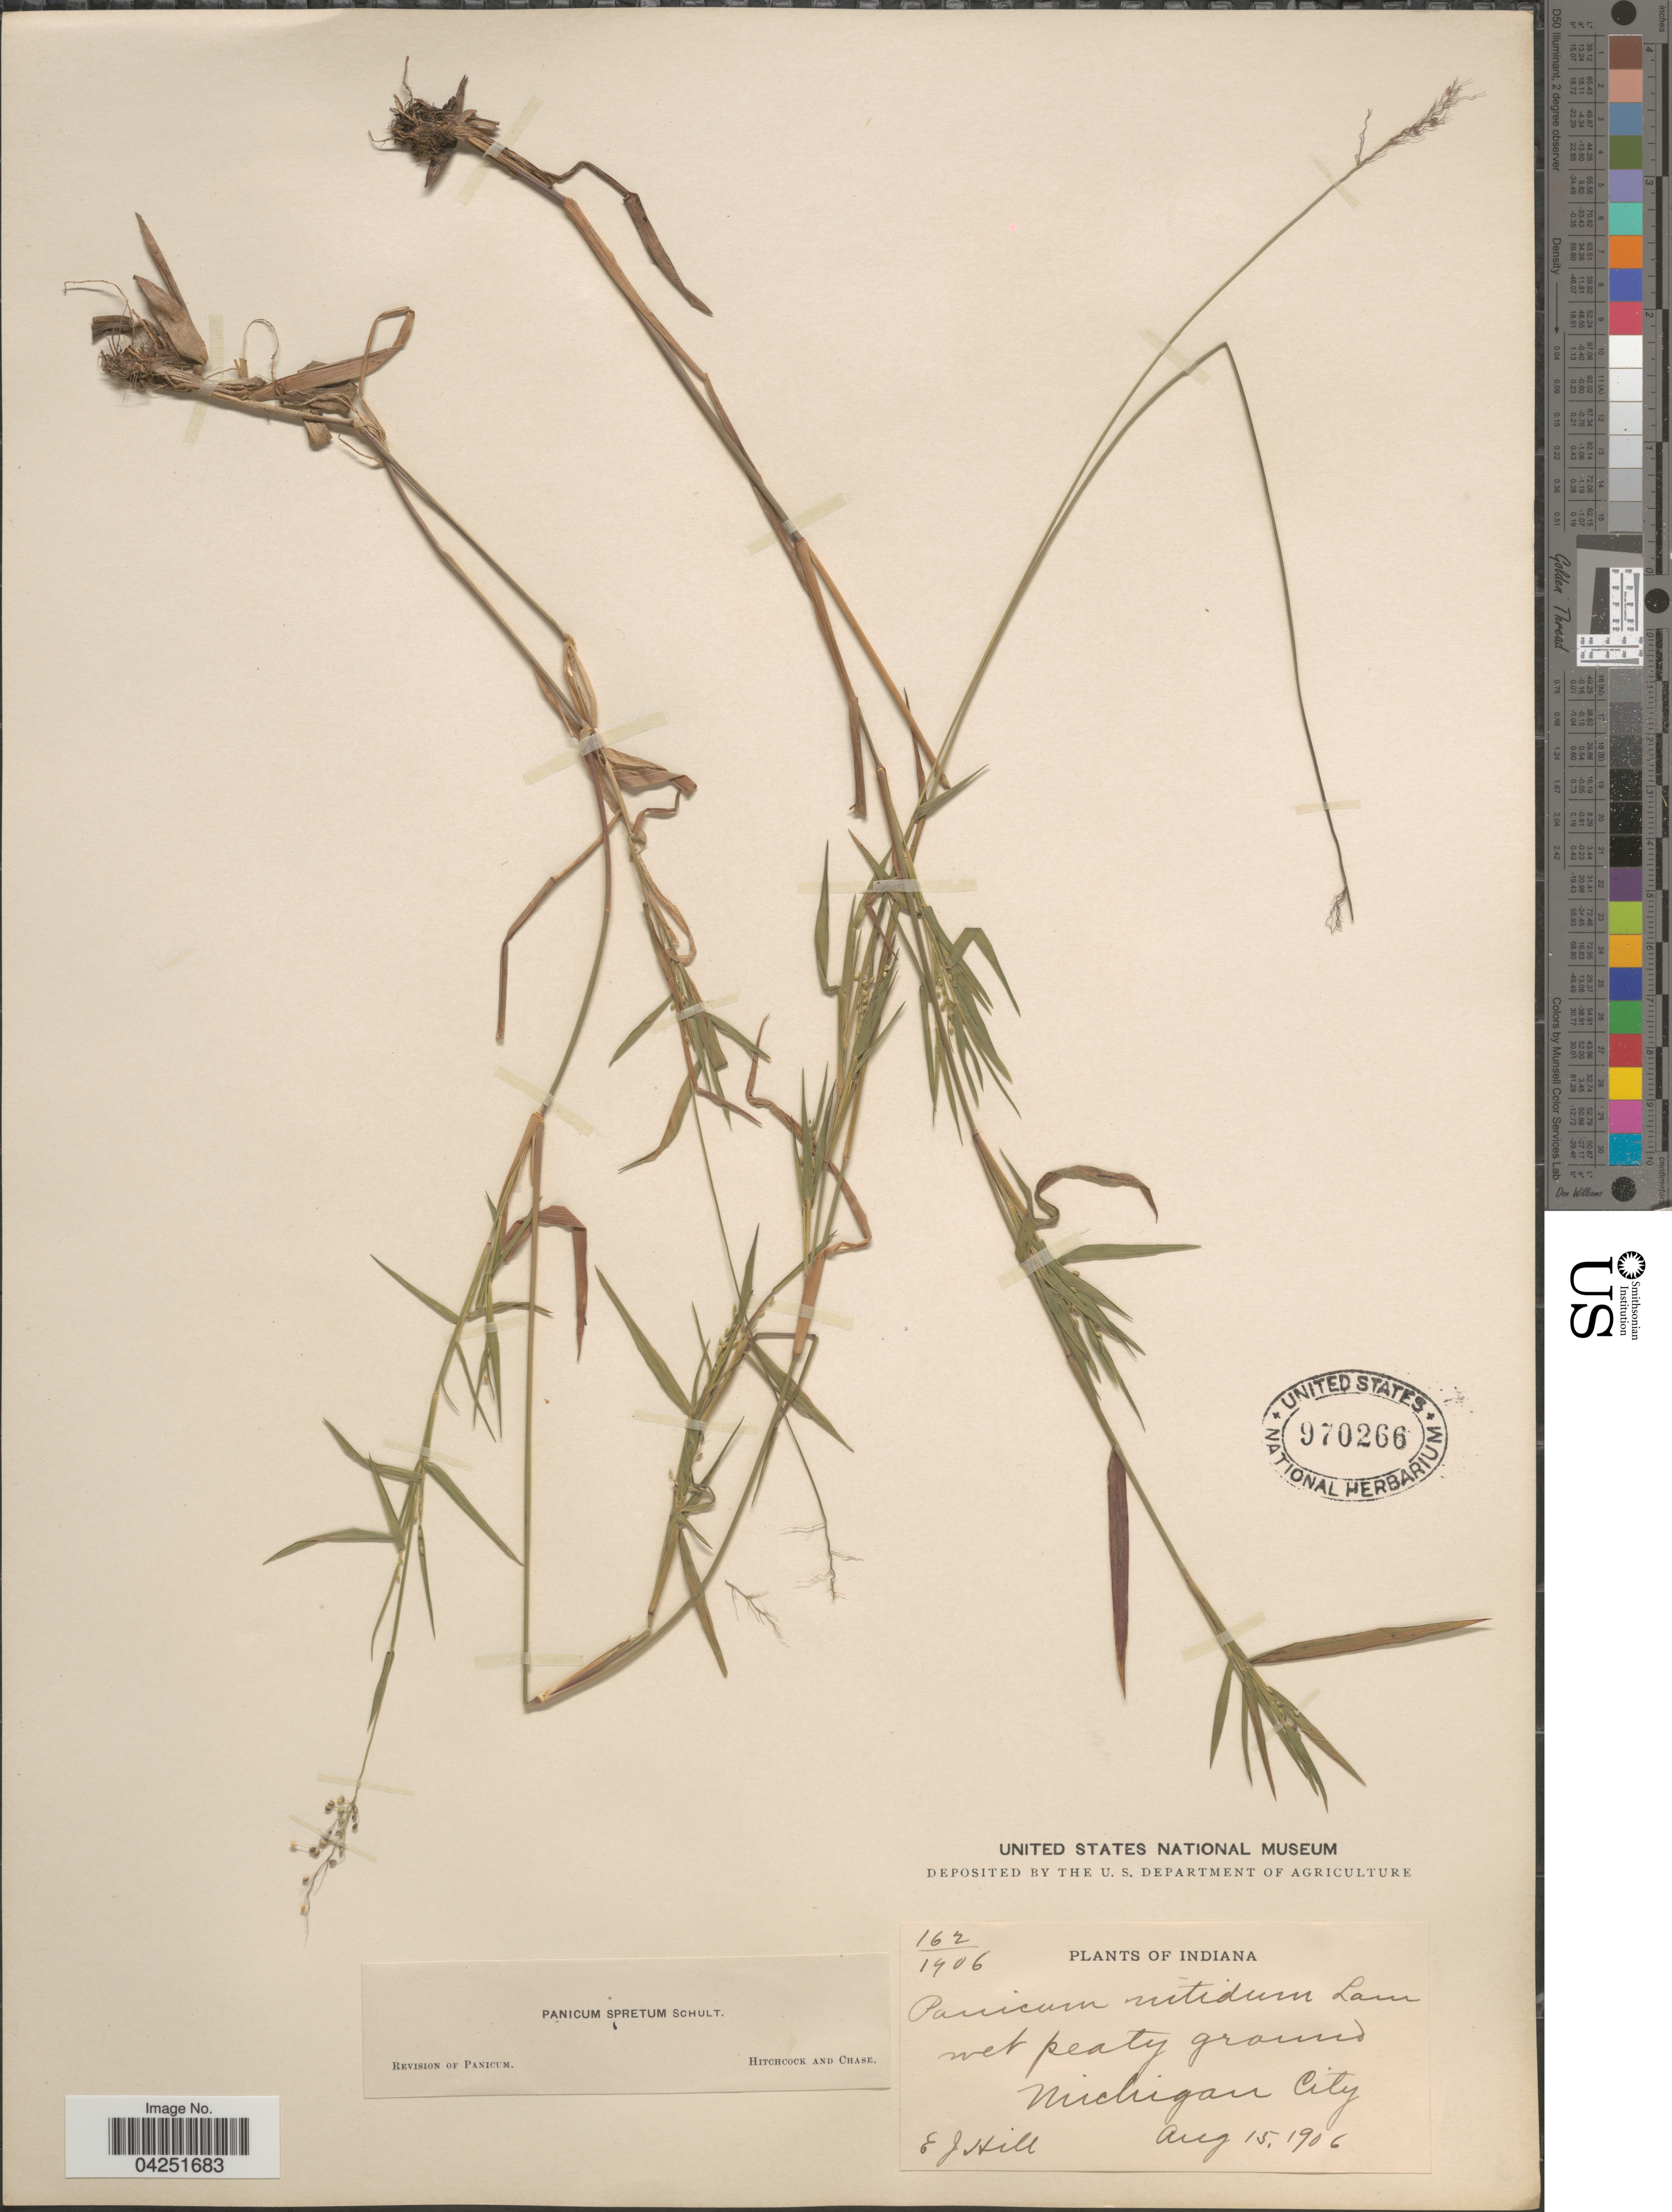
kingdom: Plantae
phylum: Tracheophyta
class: Liliopsida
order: Poales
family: Poaceae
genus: Dichanthelium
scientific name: Dichanthelium acuminatum var. densiflorum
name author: (Rand & Redfield) Gould & C.A. Clark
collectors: E. J. Hill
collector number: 162/1906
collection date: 1906-08-15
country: United States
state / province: Indiana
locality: Michigan City.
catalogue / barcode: US 970266